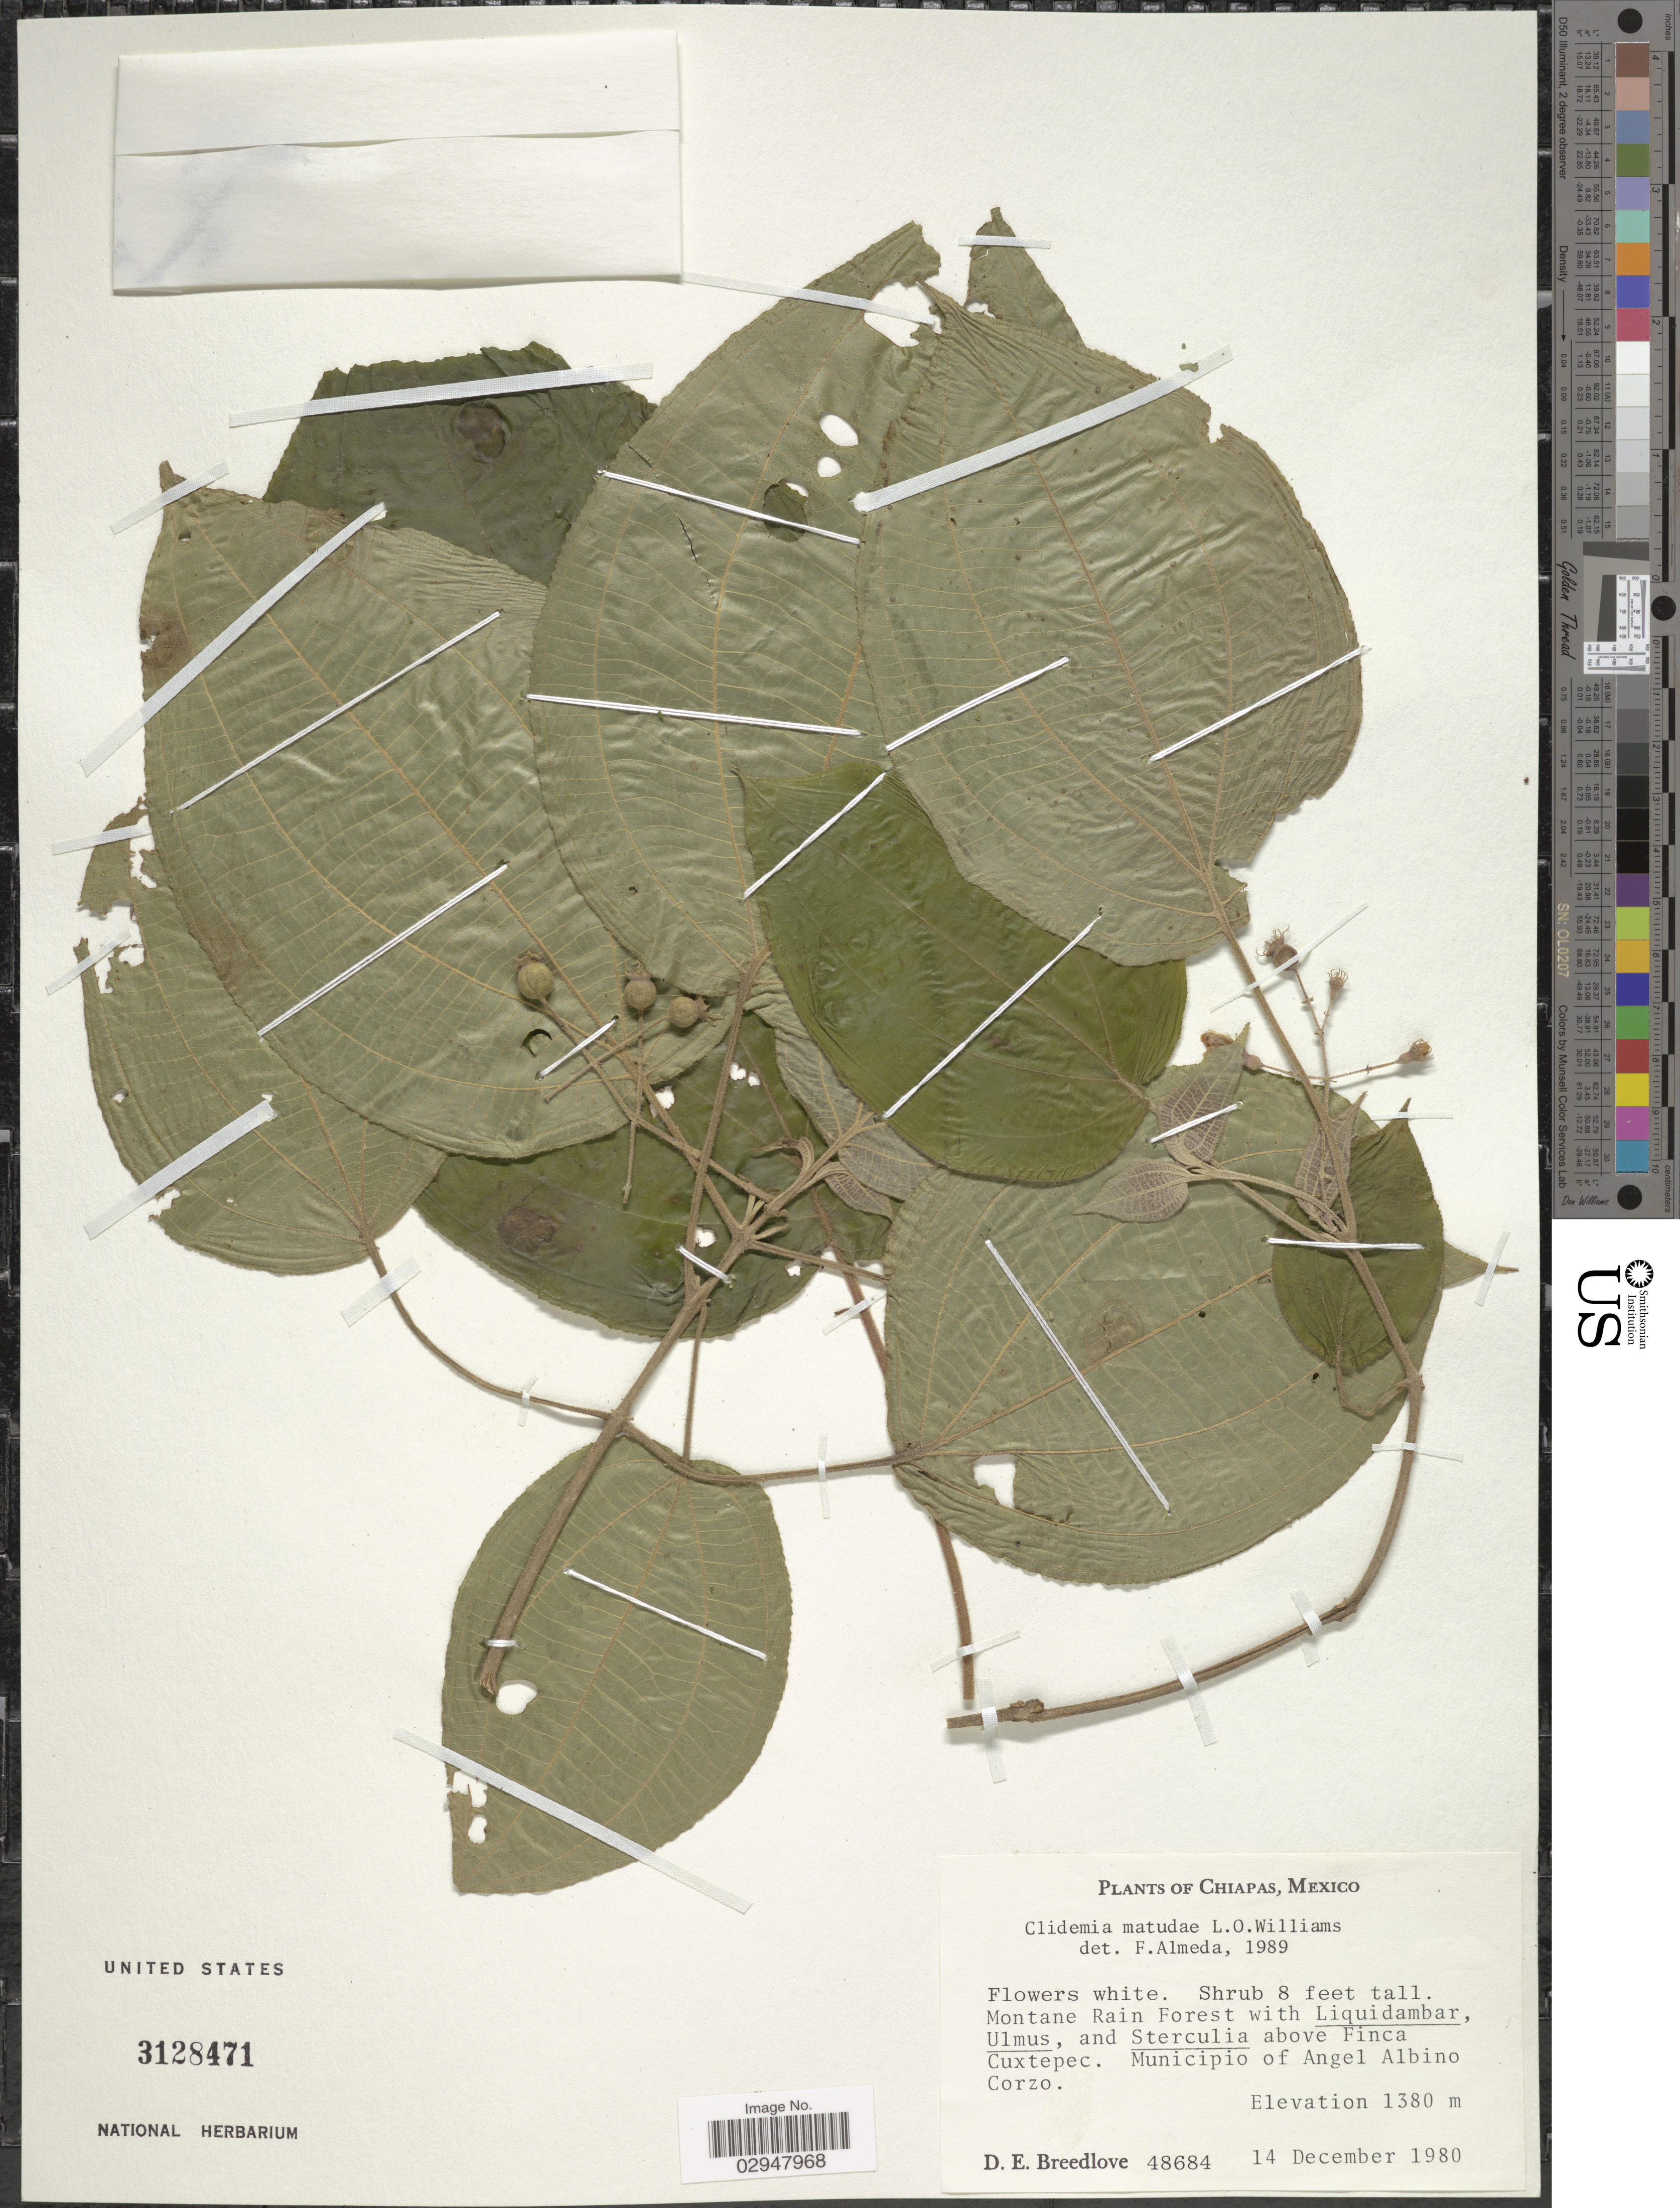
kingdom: Plantae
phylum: Tracheophyta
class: Magnoliopsida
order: Myrtales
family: Melastomataceae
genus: Clidemia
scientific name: Clidemia matudae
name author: L.O. Williams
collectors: D. E. Breedlove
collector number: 48684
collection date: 1980-12-14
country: Mexico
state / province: Chiapas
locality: Above Finca Cuxtepec, Municipio of Angel Albino Corzo.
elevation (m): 1380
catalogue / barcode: US 3128471